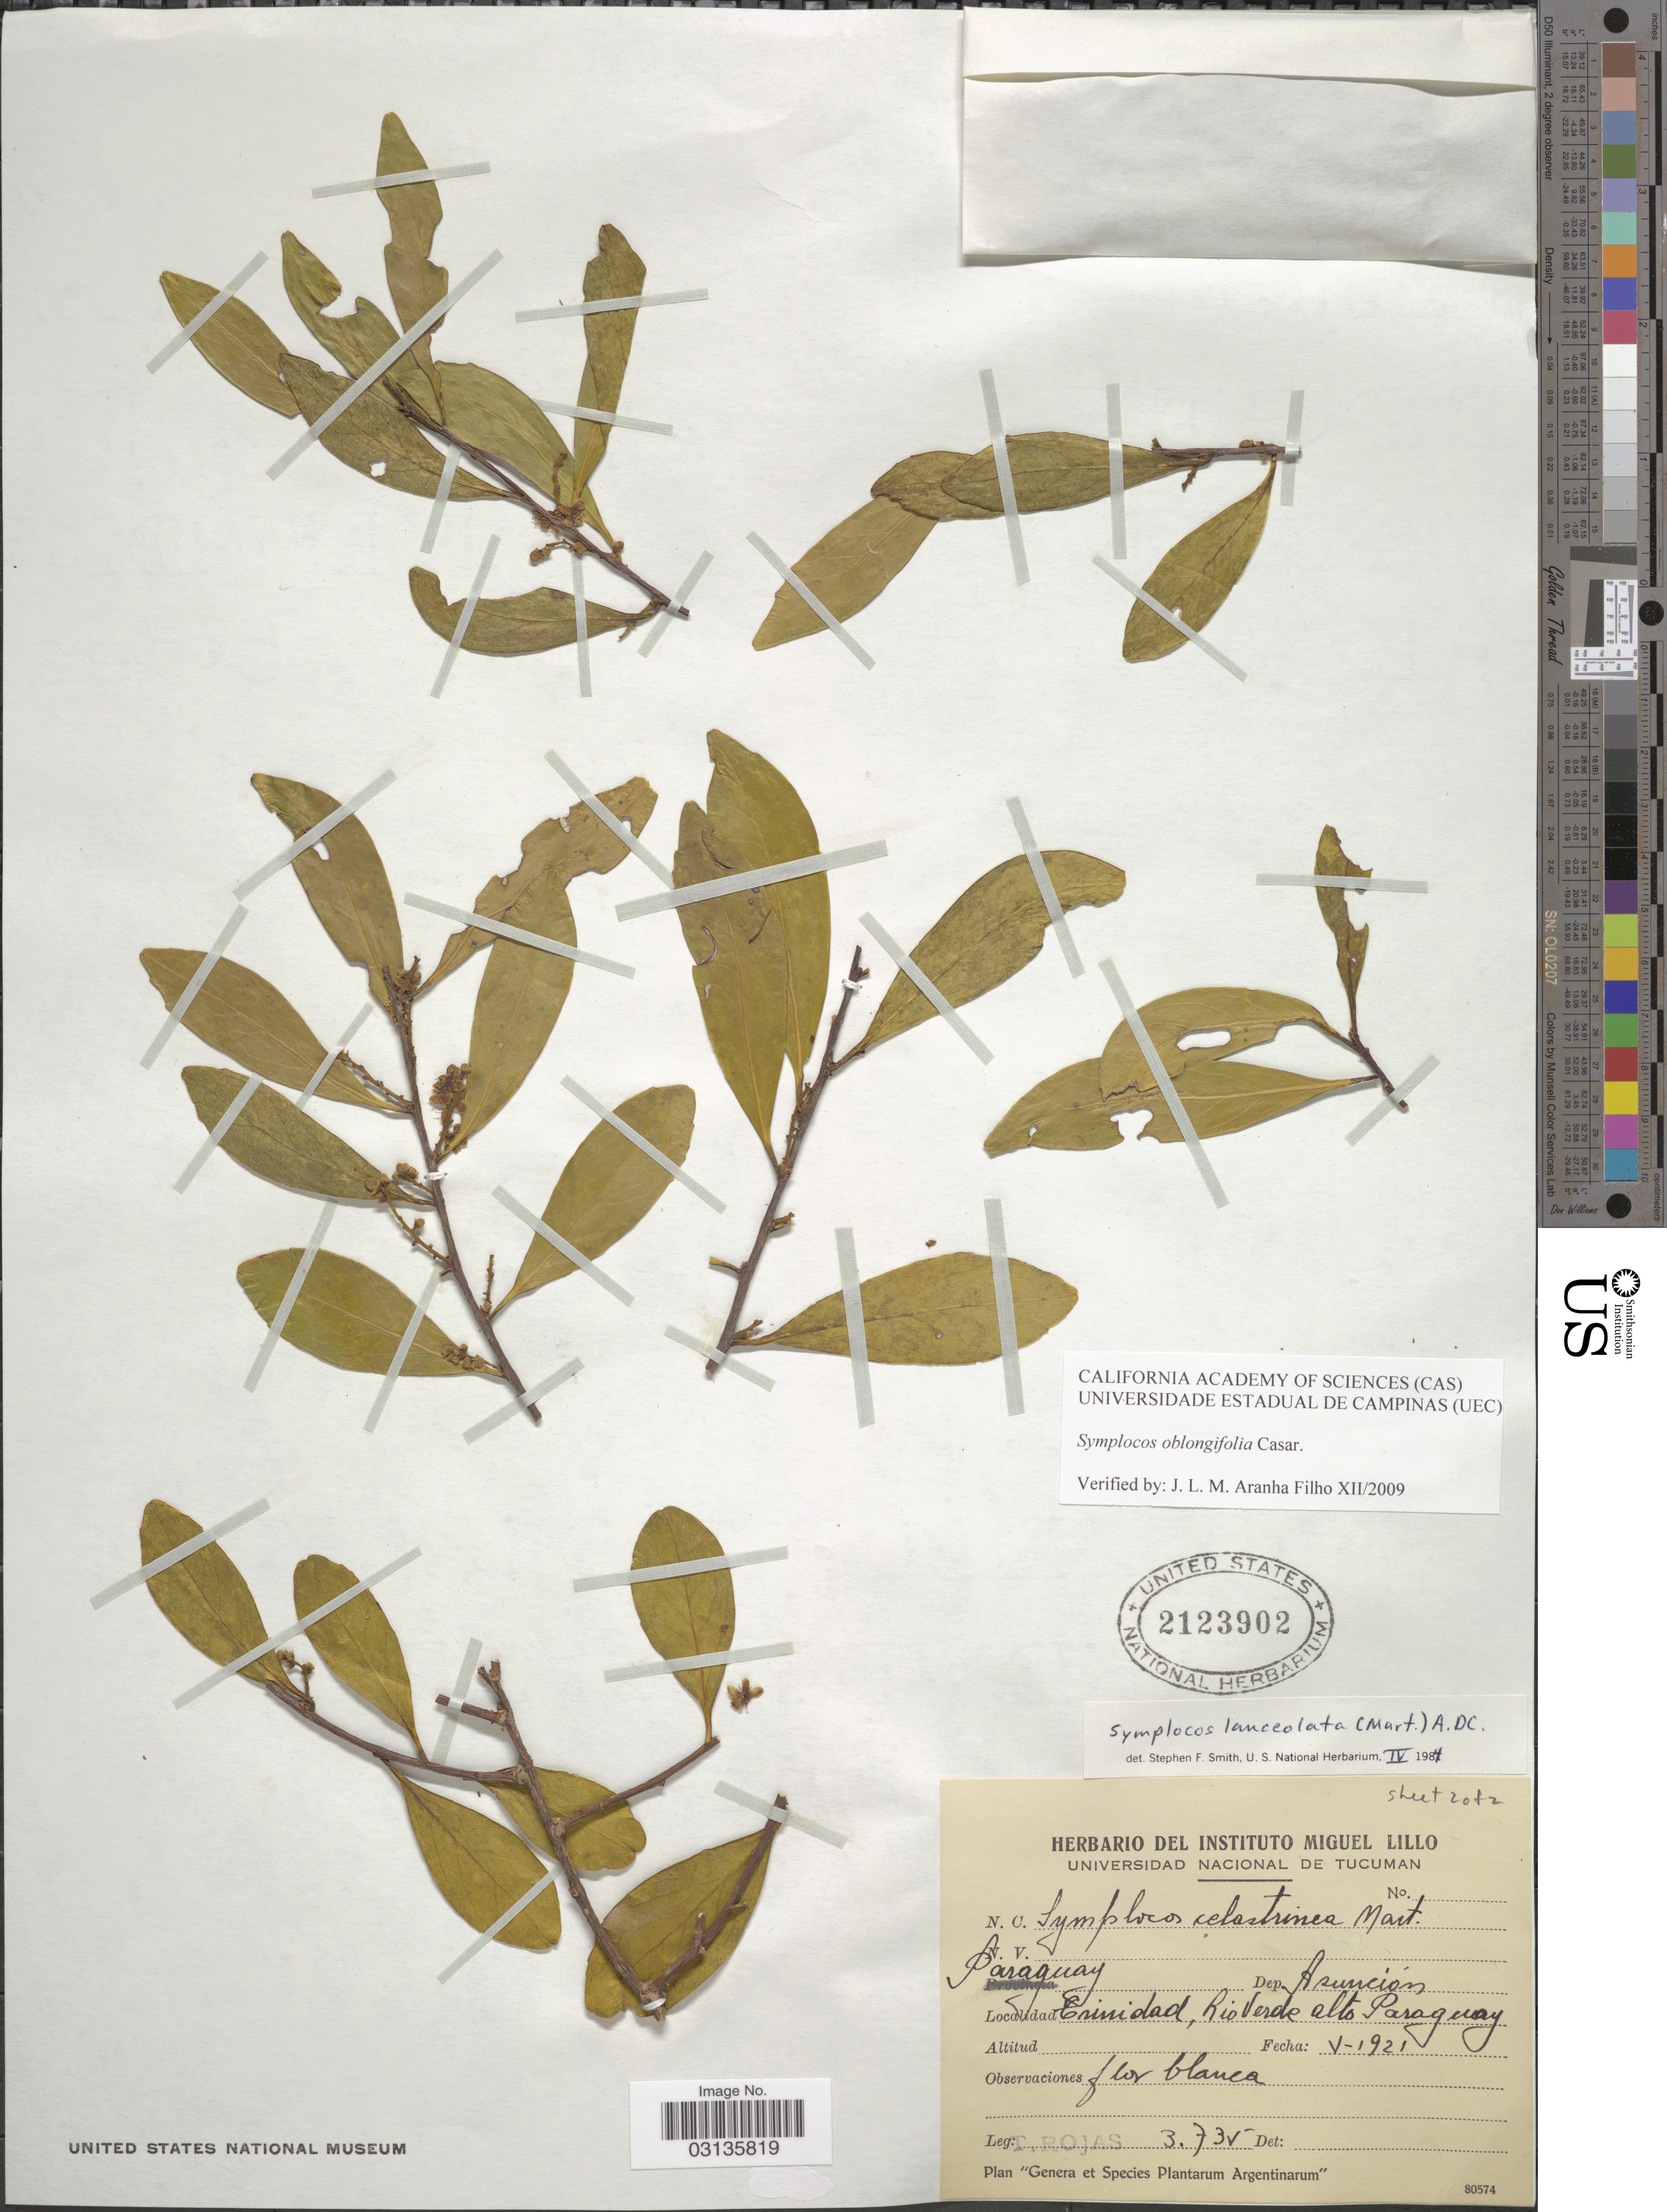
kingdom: Plantae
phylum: Tracheophyta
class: Magnoliopsida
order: Ericales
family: Symplocaceae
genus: Symplocos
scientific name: Symplocos oblongifolia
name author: Casar.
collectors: T. Rojas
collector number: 3735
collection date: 1921-05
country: Paraguay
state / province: Asuncion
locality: Dep. Asunción. Trinidad, Rio Verde alto Paraguay.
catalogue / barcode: US 2123902